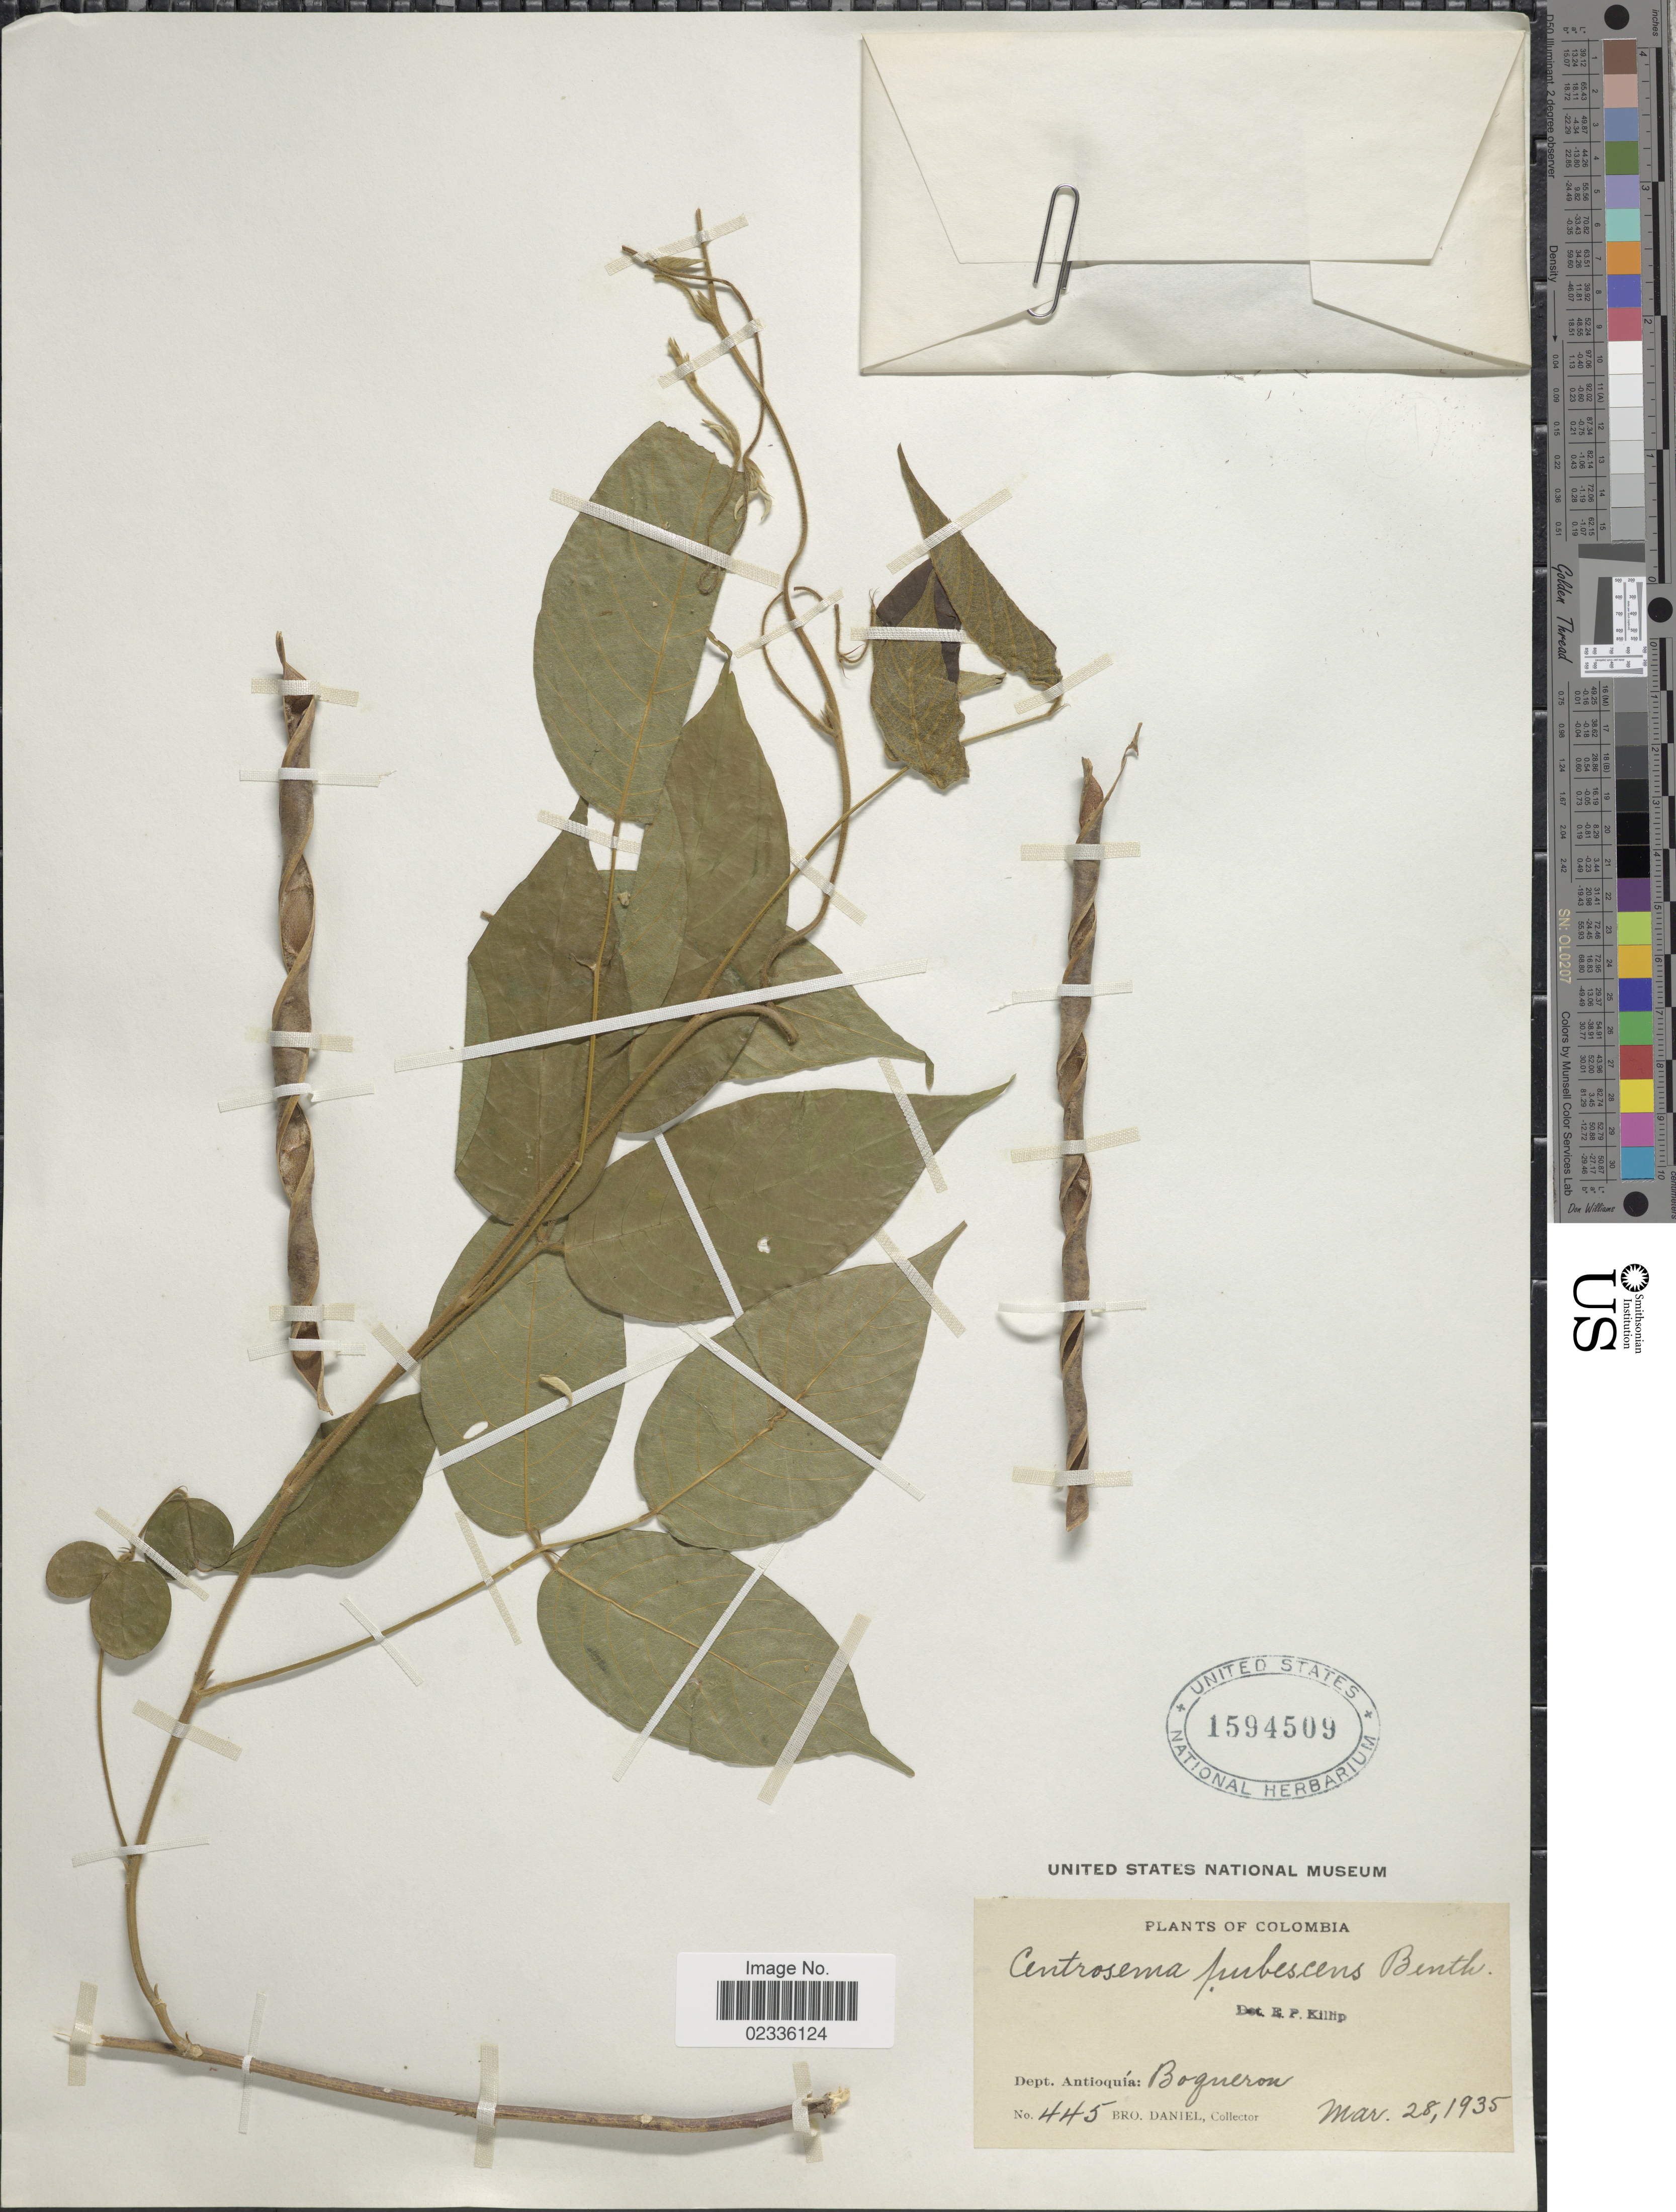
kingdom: Plantae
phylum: Tracheophyta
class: Magnoliopsida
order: Fabales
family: Fabaceae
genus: Centrosema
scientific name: Centrosema pubescens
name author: Benth.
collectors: Bro. Daniel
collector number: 445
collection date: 1935-03-28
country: Colombia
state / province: Antioquia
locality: Dept. Antioquia: Bogueron.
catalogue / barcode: US 1594509